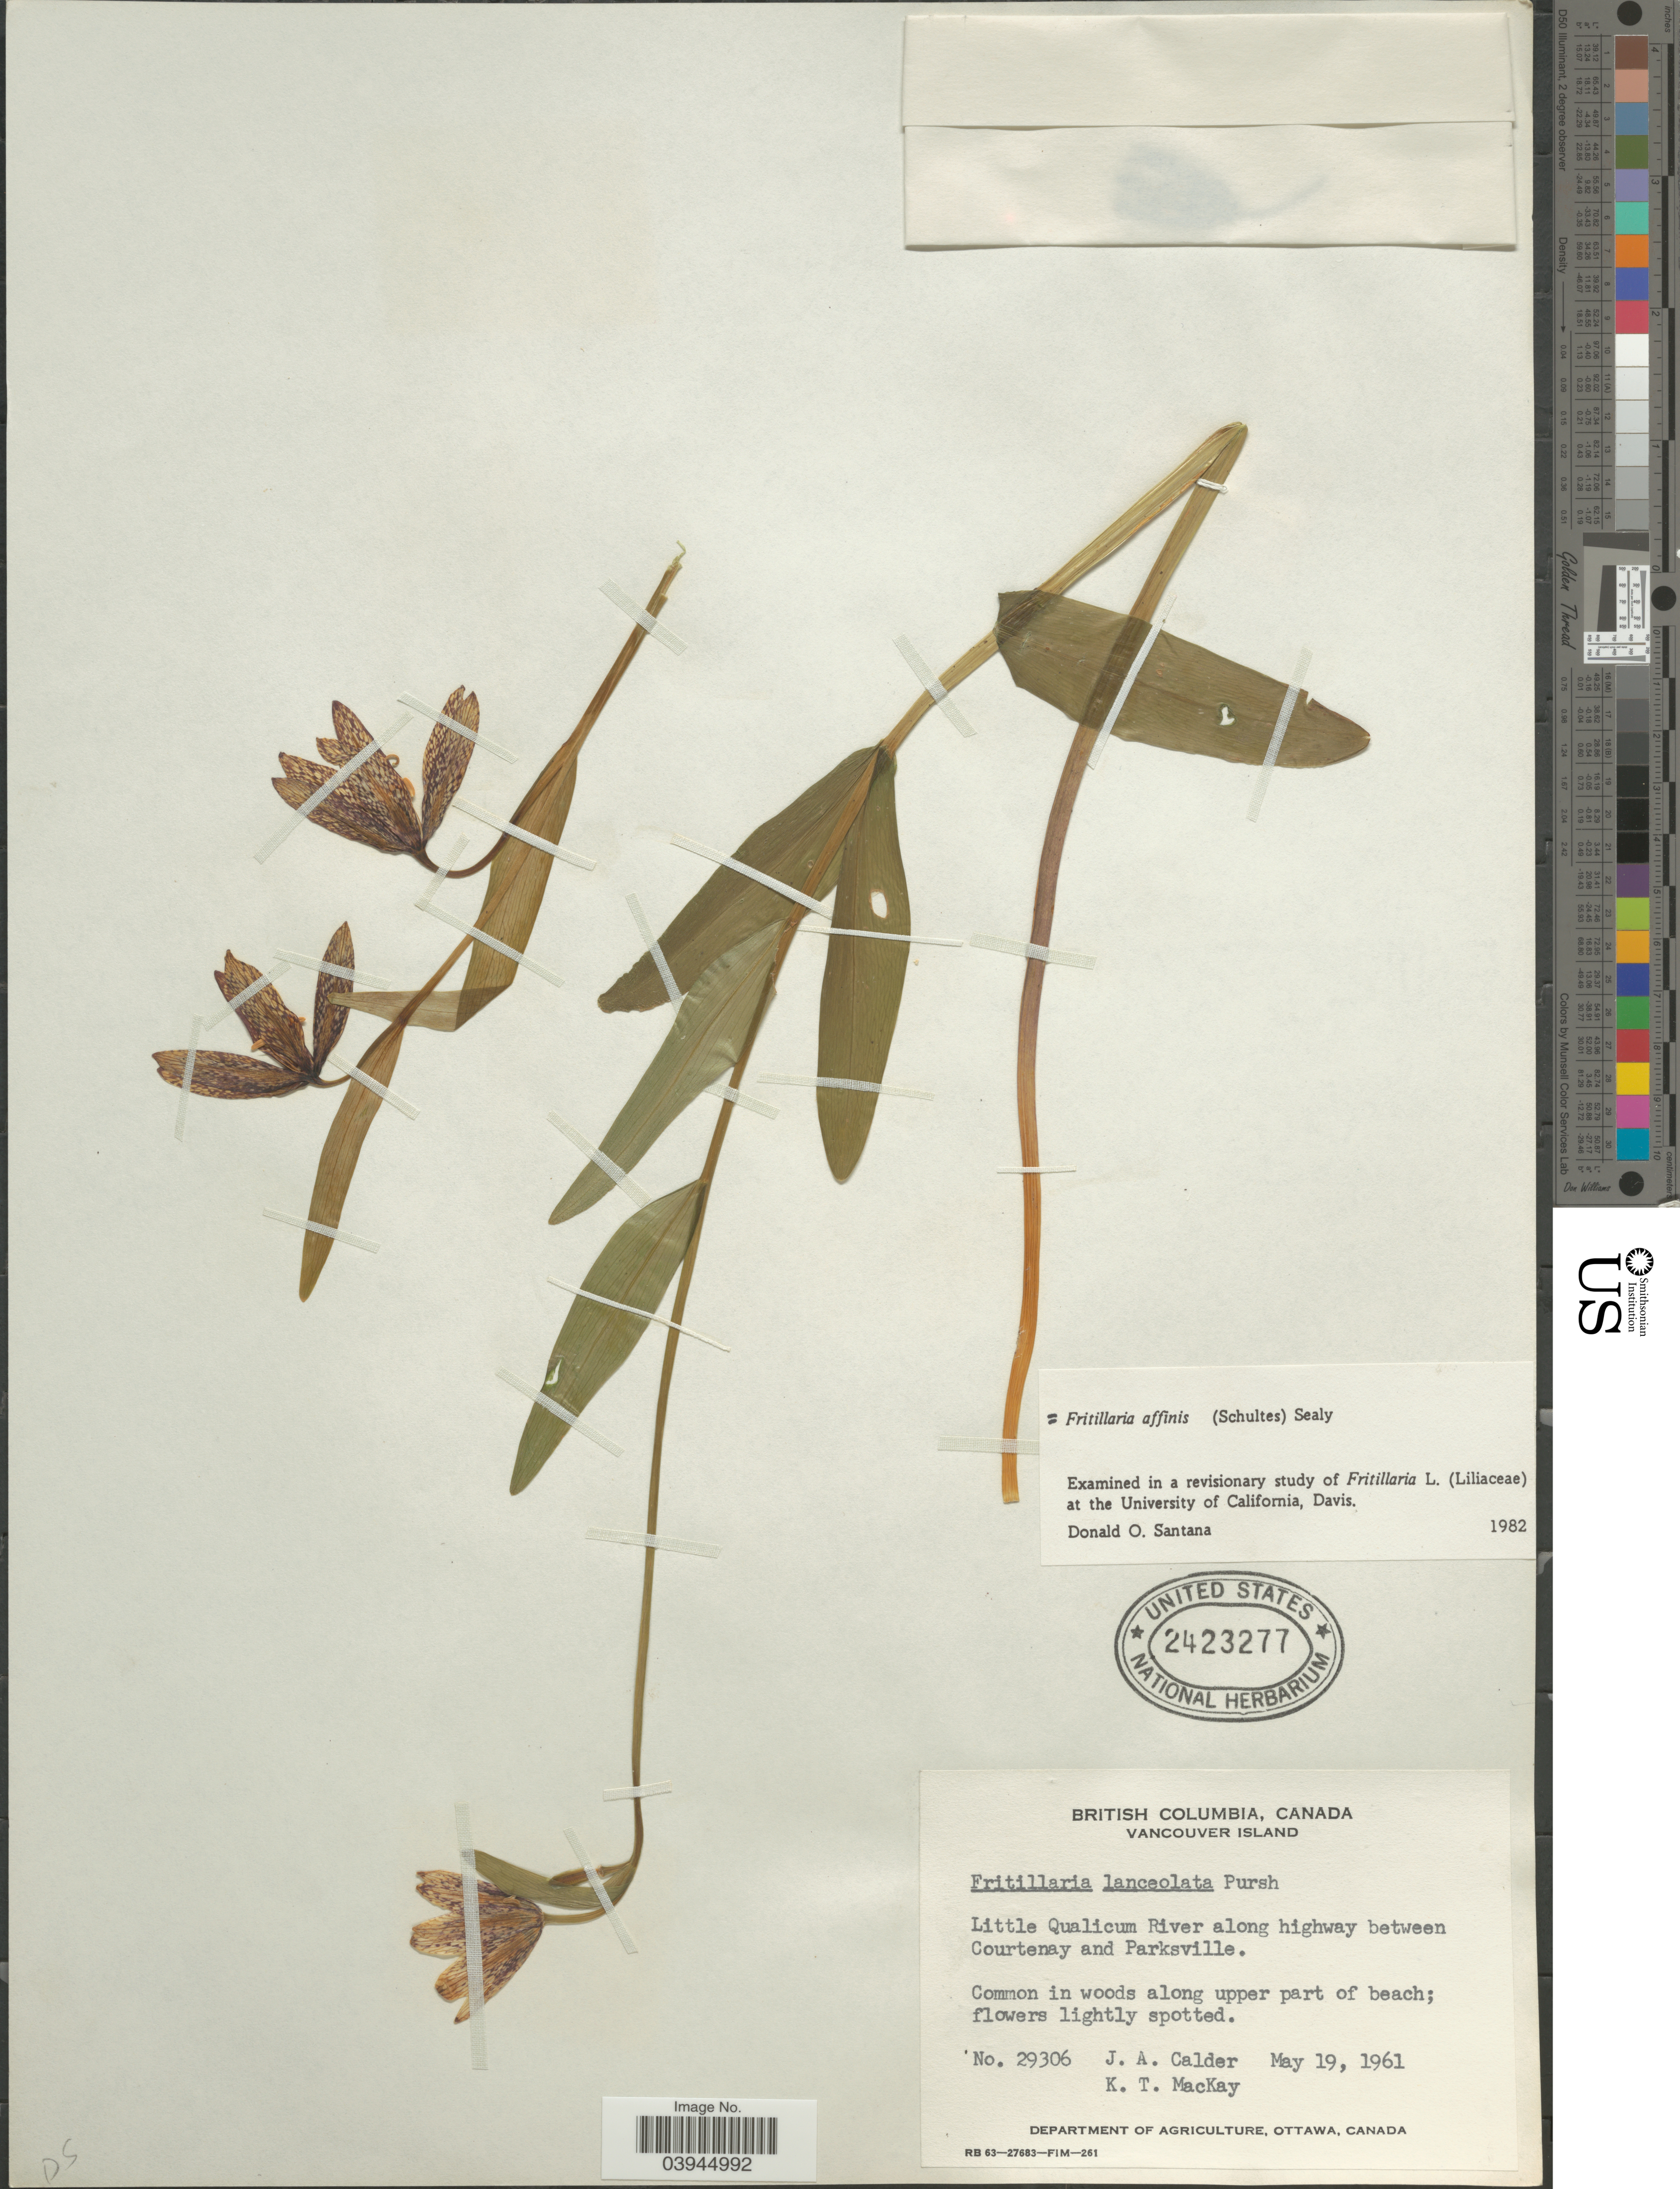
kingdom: Plantae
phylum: Tracheophyta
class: Liliopsida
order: Liliales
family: Liliaceae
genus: Fritillaria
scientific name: Fritillaria affinis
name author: (Schult. & Schult. f.) Sealy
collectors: J. A. Calder & K. T. Mackay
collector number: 29306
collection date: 1961-05-19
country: Canada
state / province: British Columbia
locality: Vancouver Island. Little Qualicum River along highway between Courtenay and Parksville.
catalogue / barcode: US 2423277